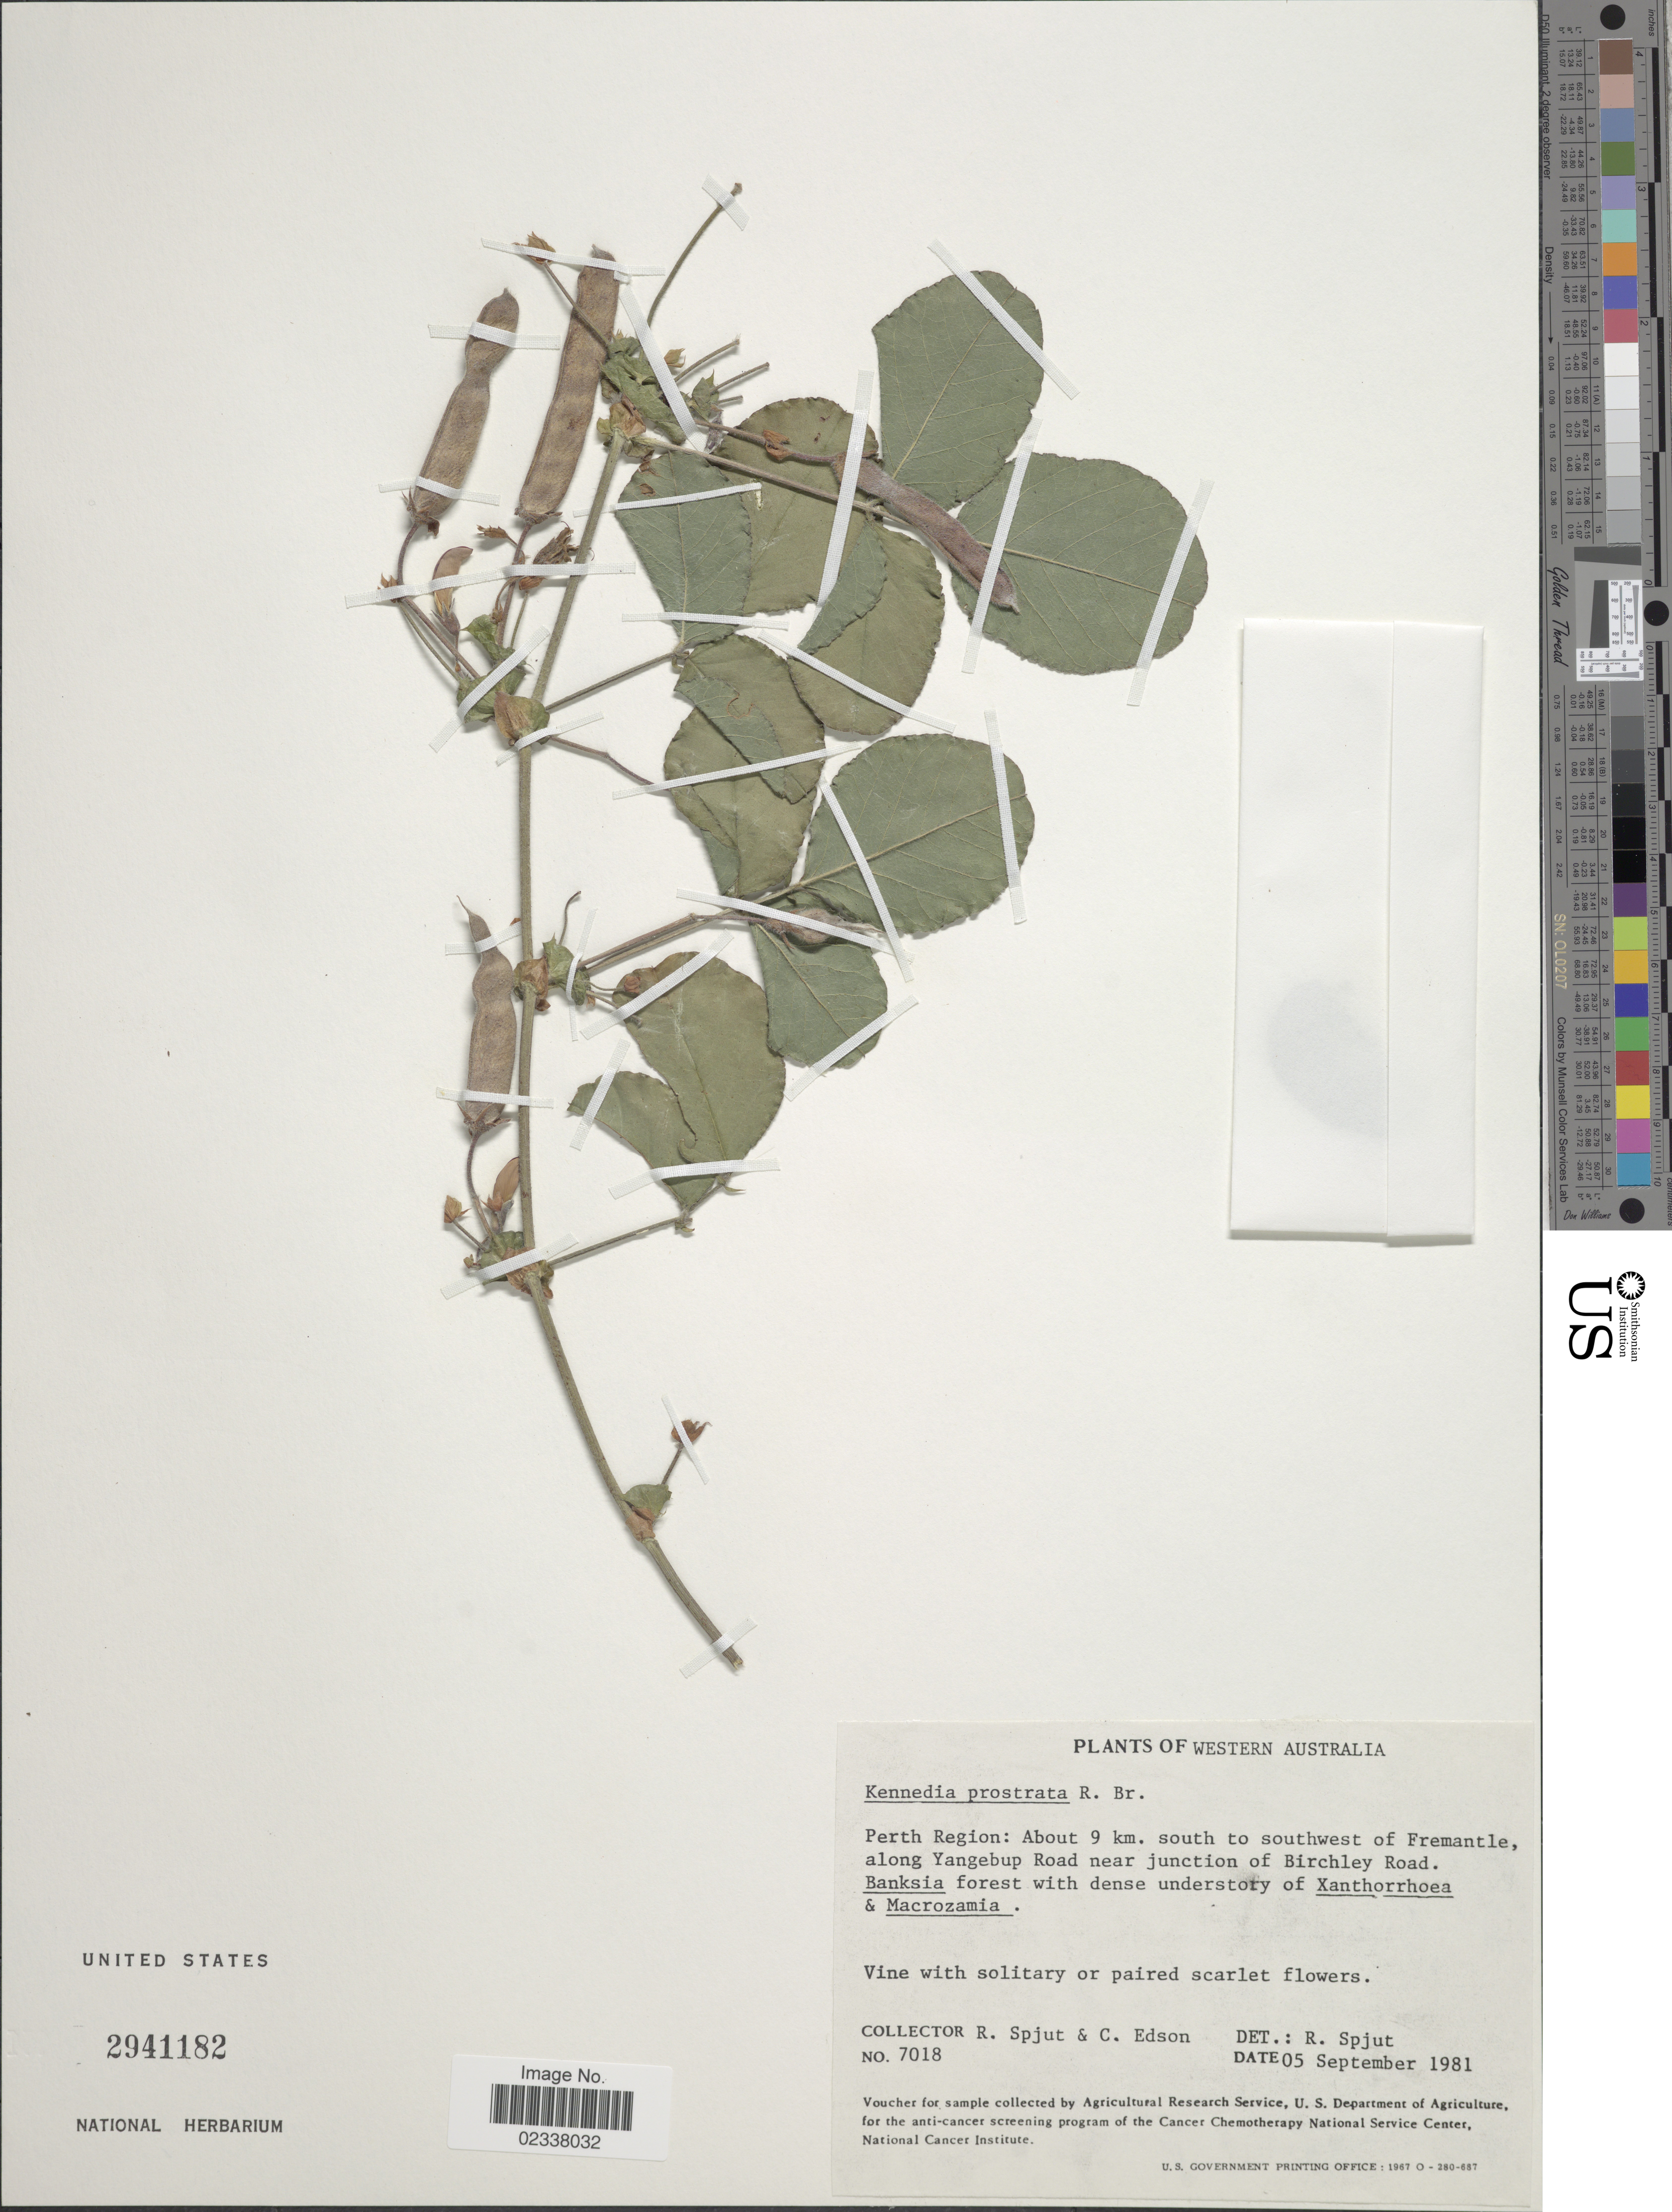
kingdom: Plantae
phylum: Tracheophyta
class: Magnoliopsida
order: Fabales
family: Fabaceae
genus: Kennedia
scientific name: Kennedia prostrata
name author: R. Br.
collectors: R. Spjut & C. Edson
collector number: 7018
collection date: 1981-09-05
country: Australia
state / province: Western Australia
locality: Perth Region: About 9 km south to southwest of Fremantle, along Yangebup Road near junction of Birchley Road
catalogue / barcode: US 2941182